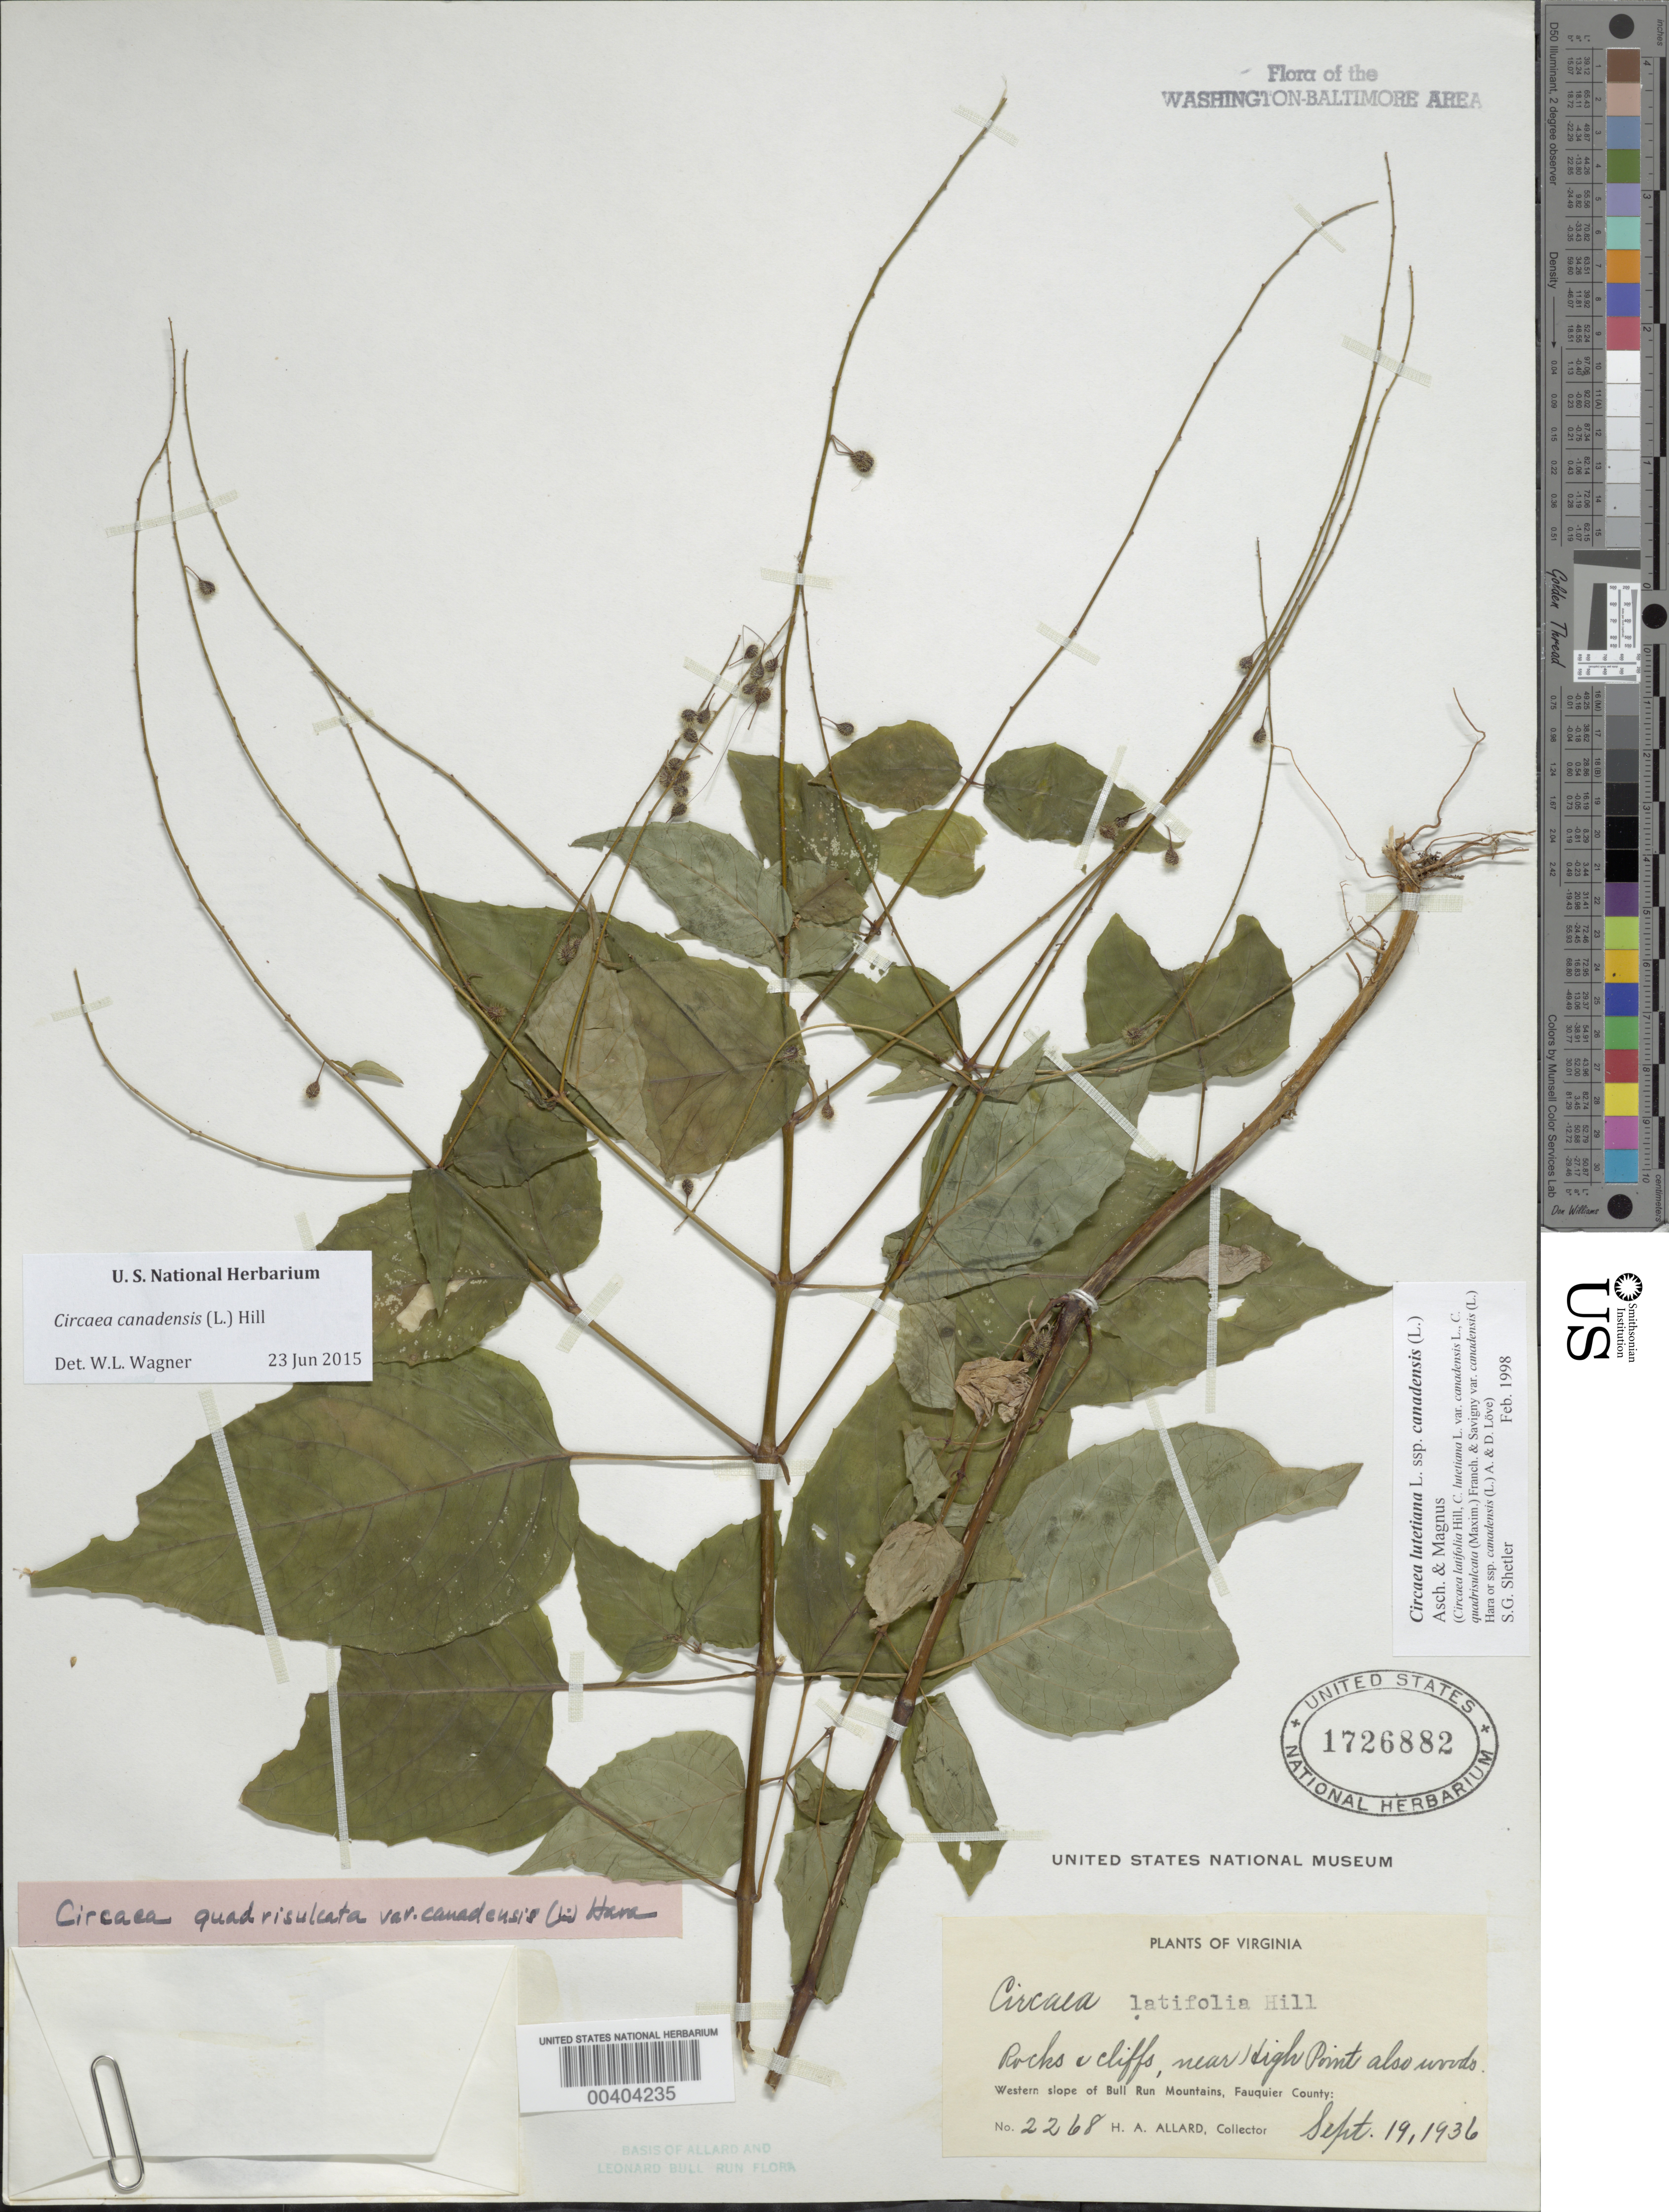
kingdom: Plantae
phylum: Tracheophyta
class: Magnoliopsida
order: Myrtales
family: Onagraceae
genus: Circaea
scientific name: Circaea canadensis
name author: (L.) Hill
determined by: Wagner, W. L., (BOT), Smithsonian Institution - National Museum of Natural History (UNITED STATES)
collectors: H. A. Allard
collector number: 2268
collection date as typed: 19 Sep 1936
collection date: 1936-09-19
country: United States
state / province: Virginia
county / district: Fauquier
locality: Near High Point, western slope of Bull Run Mountains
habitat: Rocks & cliffs, also woods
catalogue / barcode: US 1726882